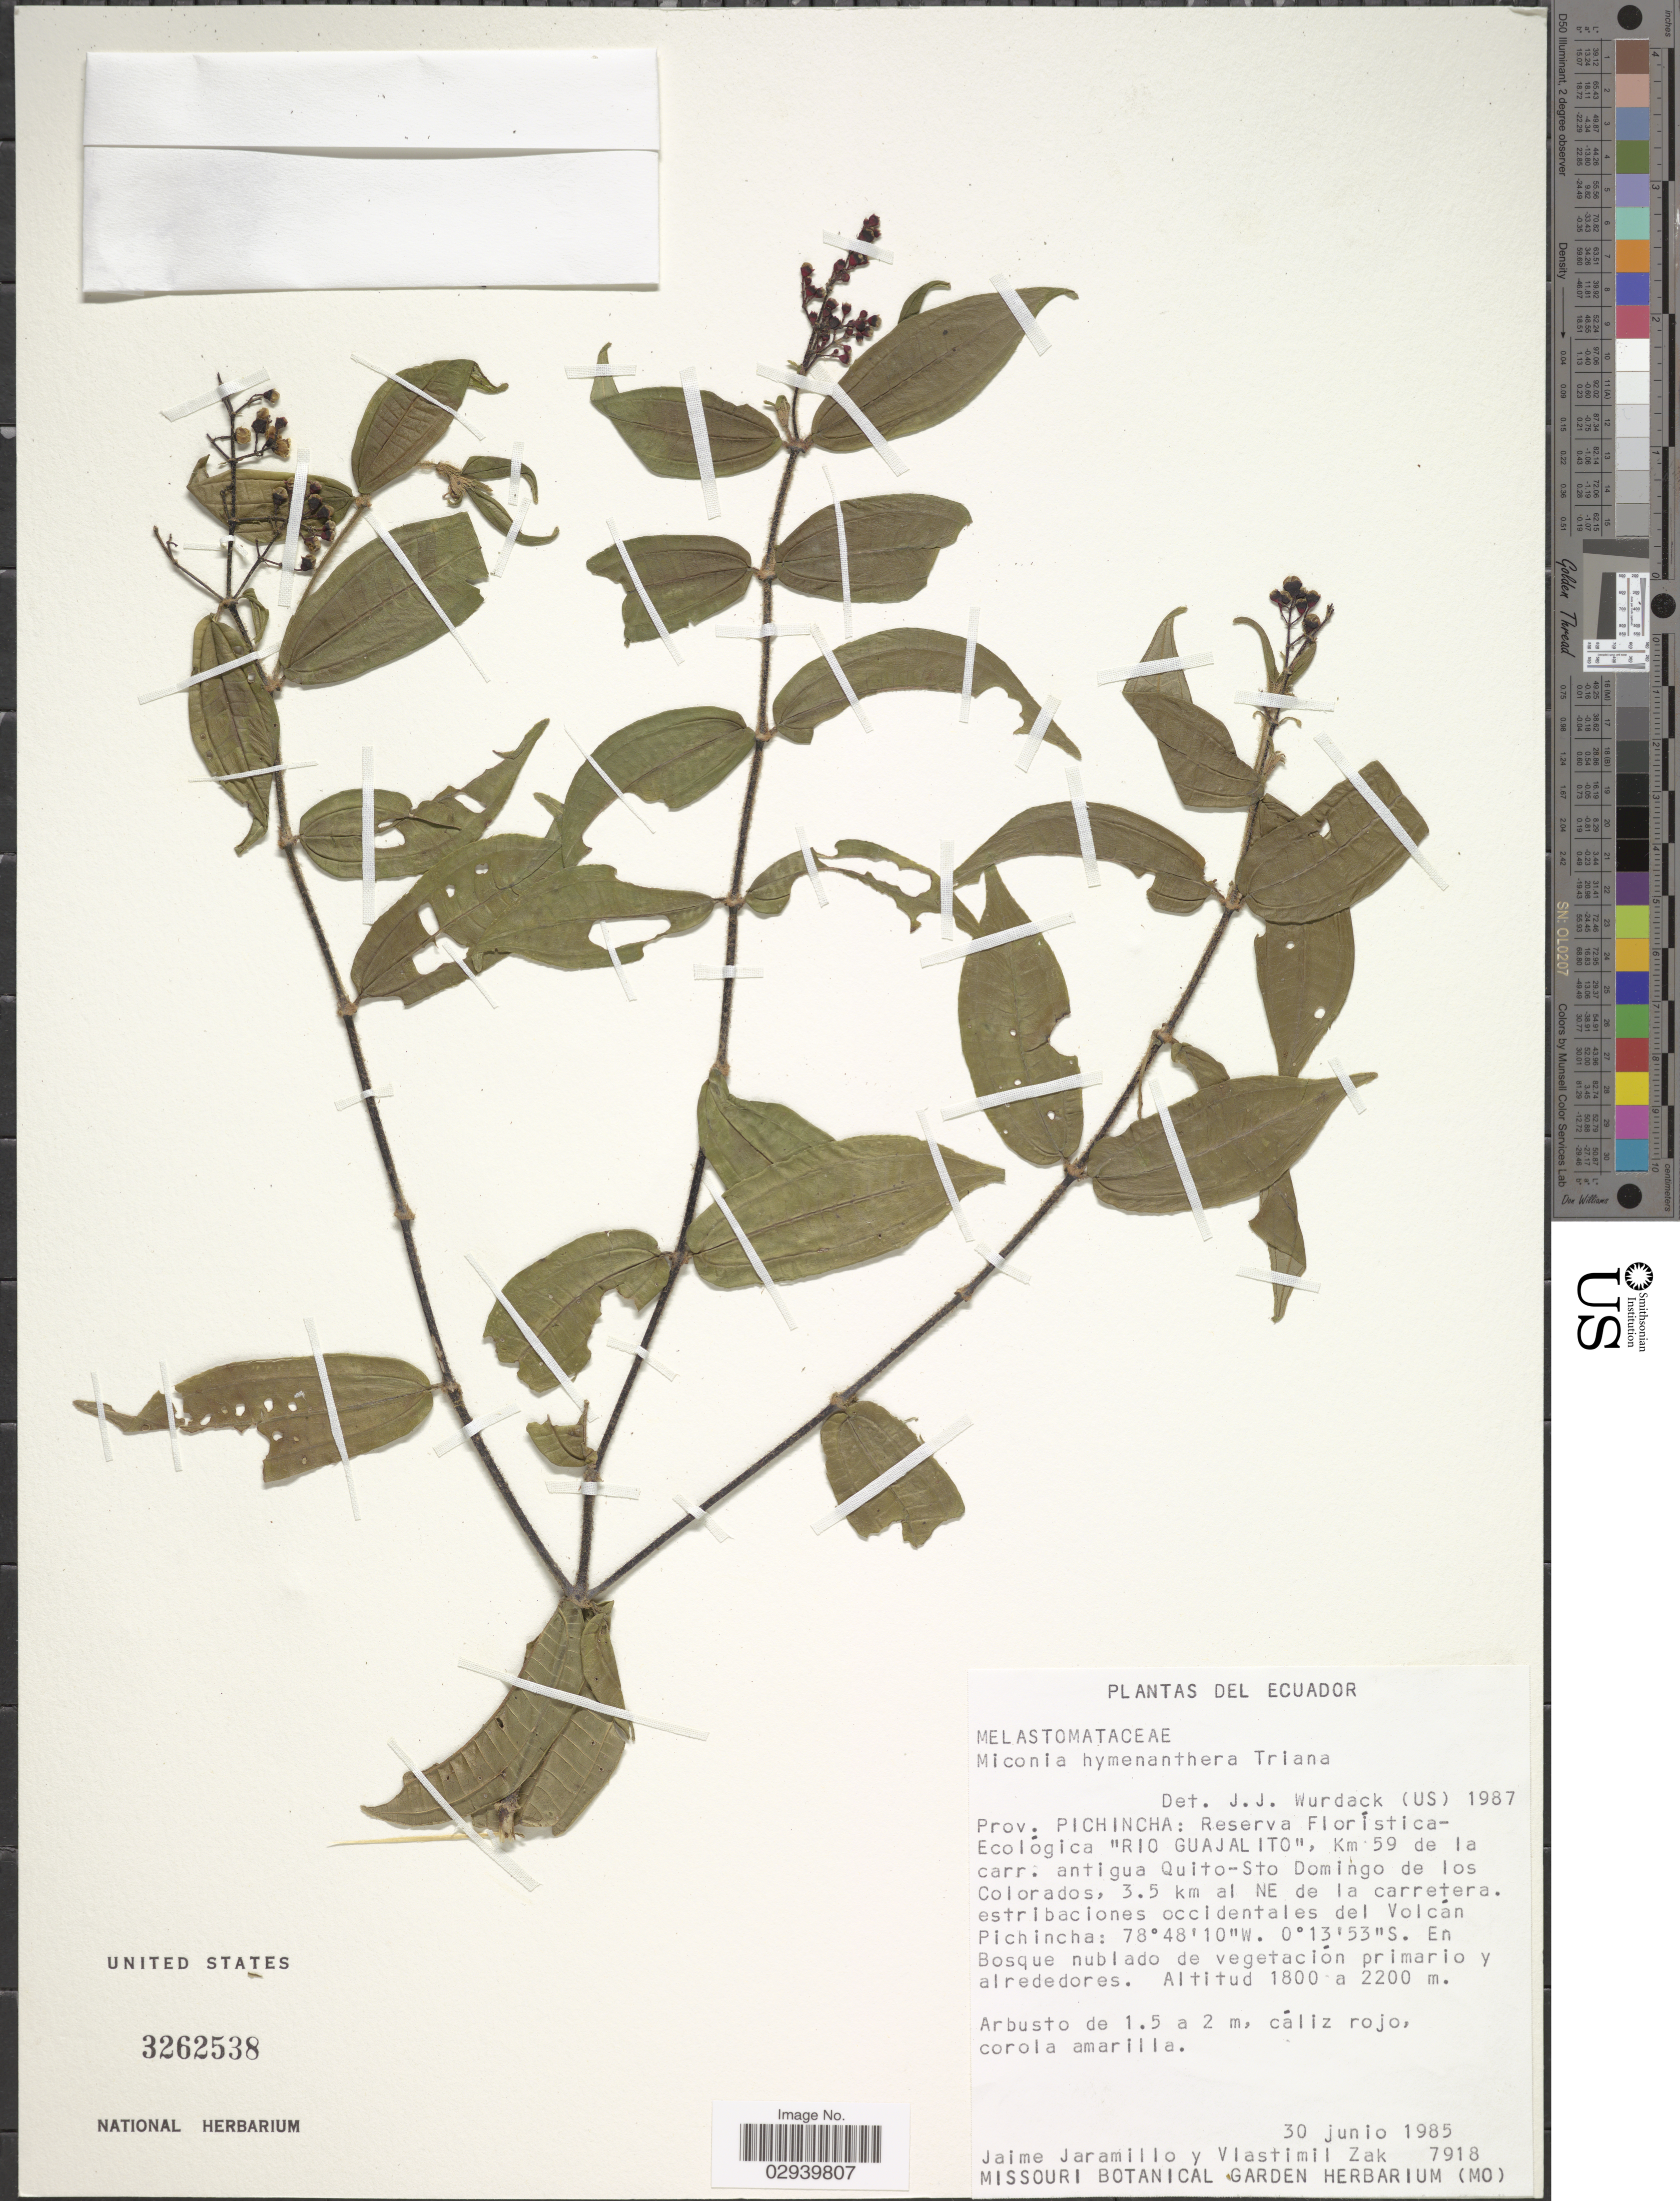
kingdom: Plantae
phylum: Tracheophyta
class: Magnoliopsida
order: Myrtales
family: Melastomataceae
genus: Miconia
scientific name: Miconia hymenanthera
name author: Triana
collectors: J. Jaramillo & V. Zak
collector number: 7918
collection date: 1985-06-30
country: Ecuador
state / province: Pichincha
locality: Prov: Pichincha: Reserva Florística-Ecológica "Rio Guajalito", Km 59 de la carr. antigua Quito-Sto Domingo de los Colorados, 3.5 km al NE de la carretera.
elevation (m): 1800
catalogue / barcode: US 3262538